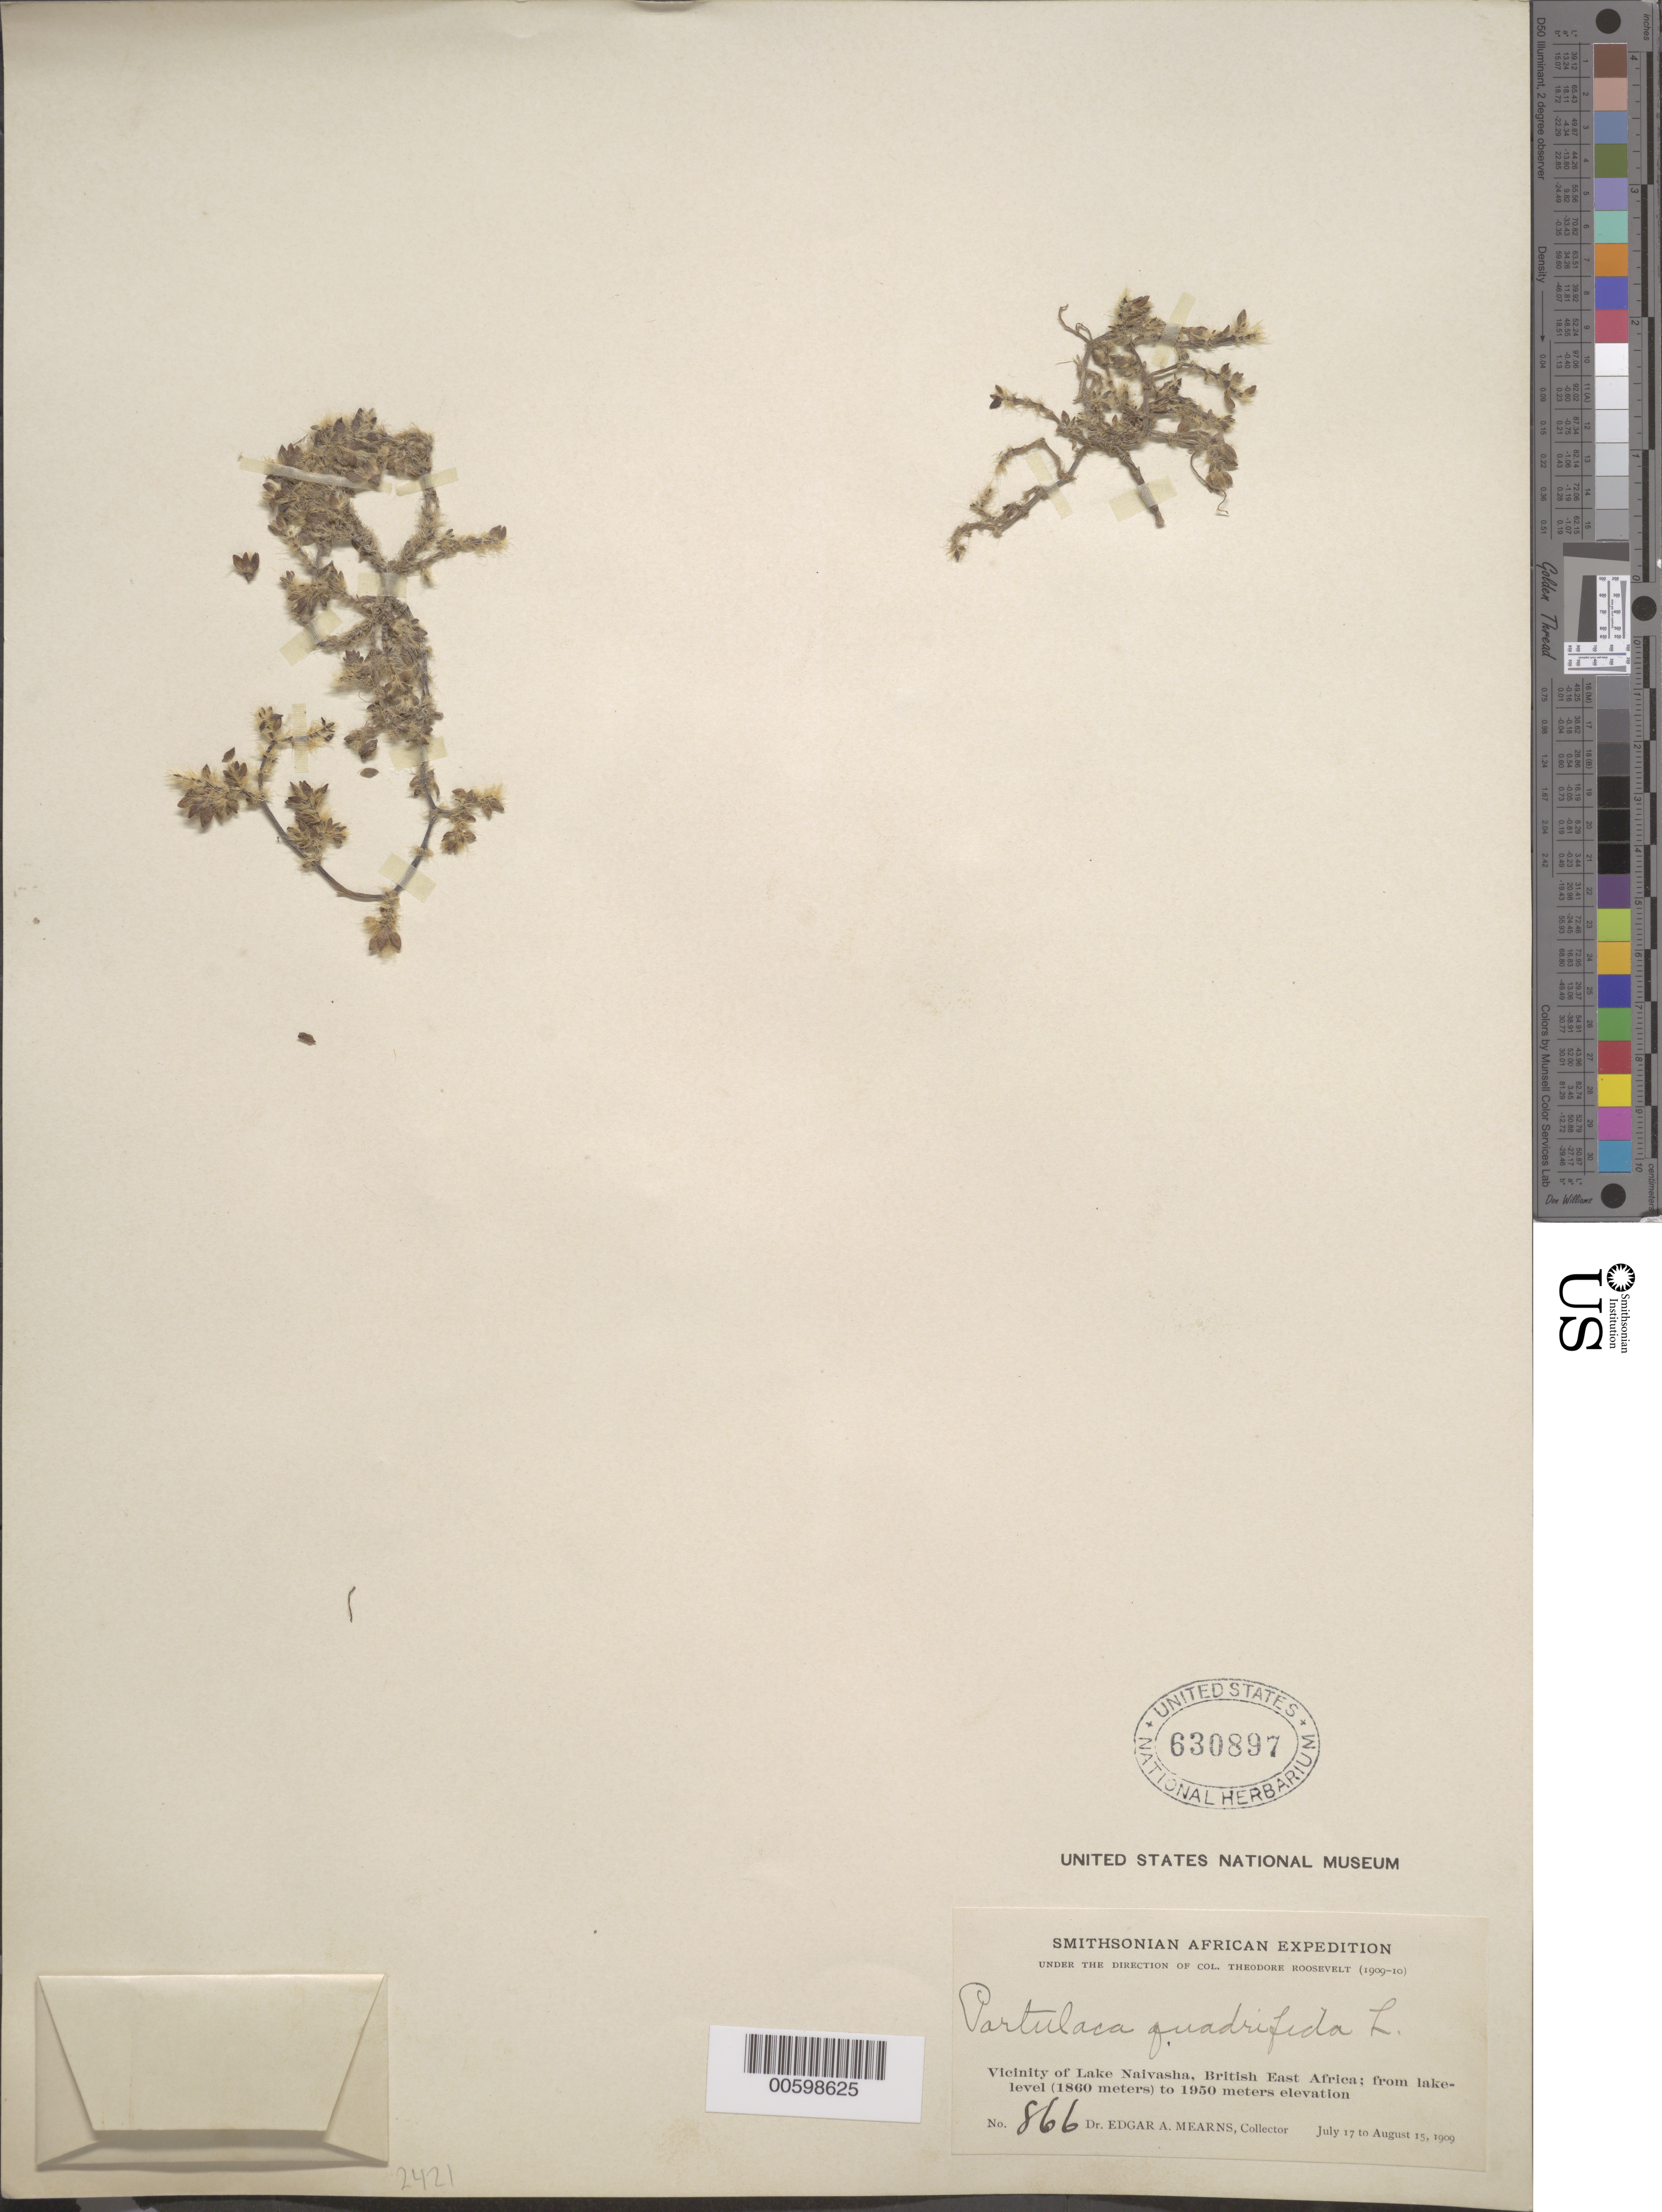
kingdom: Plantae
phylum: Tracheophyta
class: Magnoliopsida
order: Caryophyllales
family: Portulacaceae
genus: Portulaca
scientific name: Portulaca quadrifida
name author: L.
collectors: E. A. Mearns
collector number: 866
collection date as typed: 17 Jul 1909 to 15 Aug 1909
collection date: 1909-07-17/1909-08-15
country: Kenya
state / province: Nakuru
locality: Vicinity of Lake Naivasha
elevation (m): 1860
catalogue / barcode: US 630897